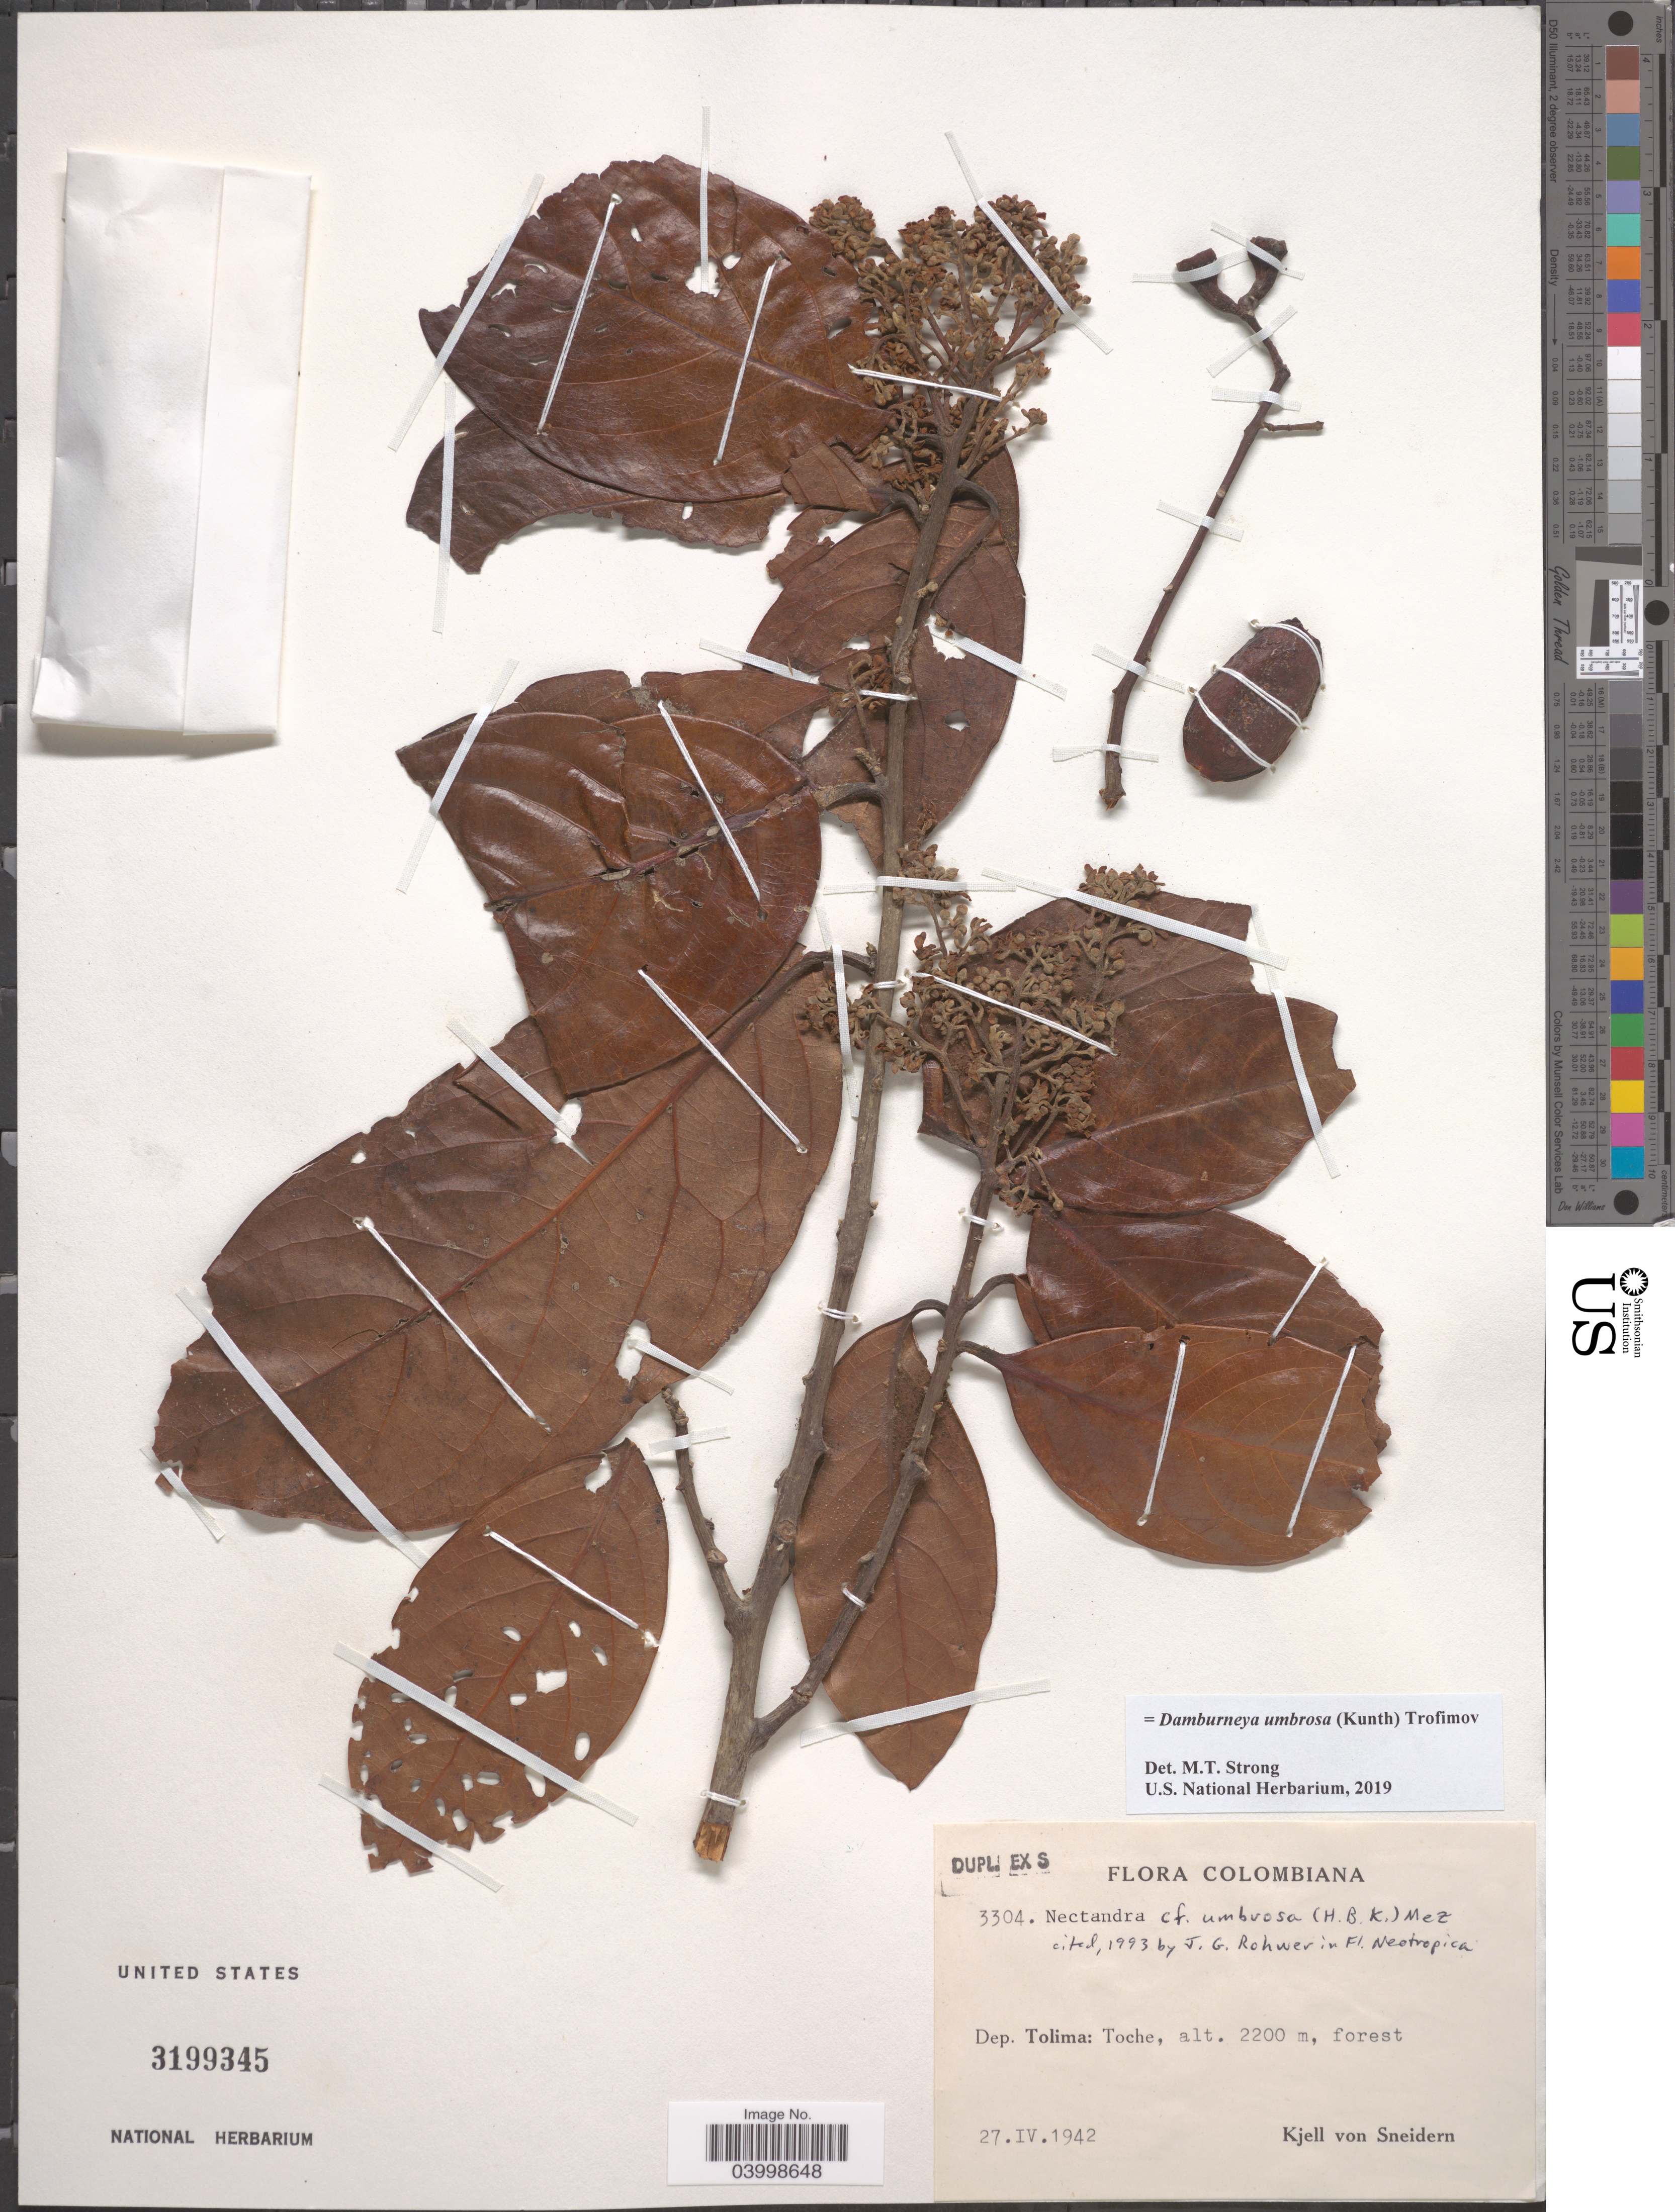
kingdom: Plantae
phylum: Tracheophyta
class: Magnoliopsida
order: Laurales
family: Lauraceae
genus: Damburneya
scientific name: Damburneya umbrosa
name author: (Kunth) Trofimov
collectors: K. von Sneidern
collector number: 3304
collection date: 1942-04-27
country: Colombia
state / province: Tolima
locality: Dep. Tolima: Toche.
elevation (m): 2200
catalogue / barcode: US 3199345